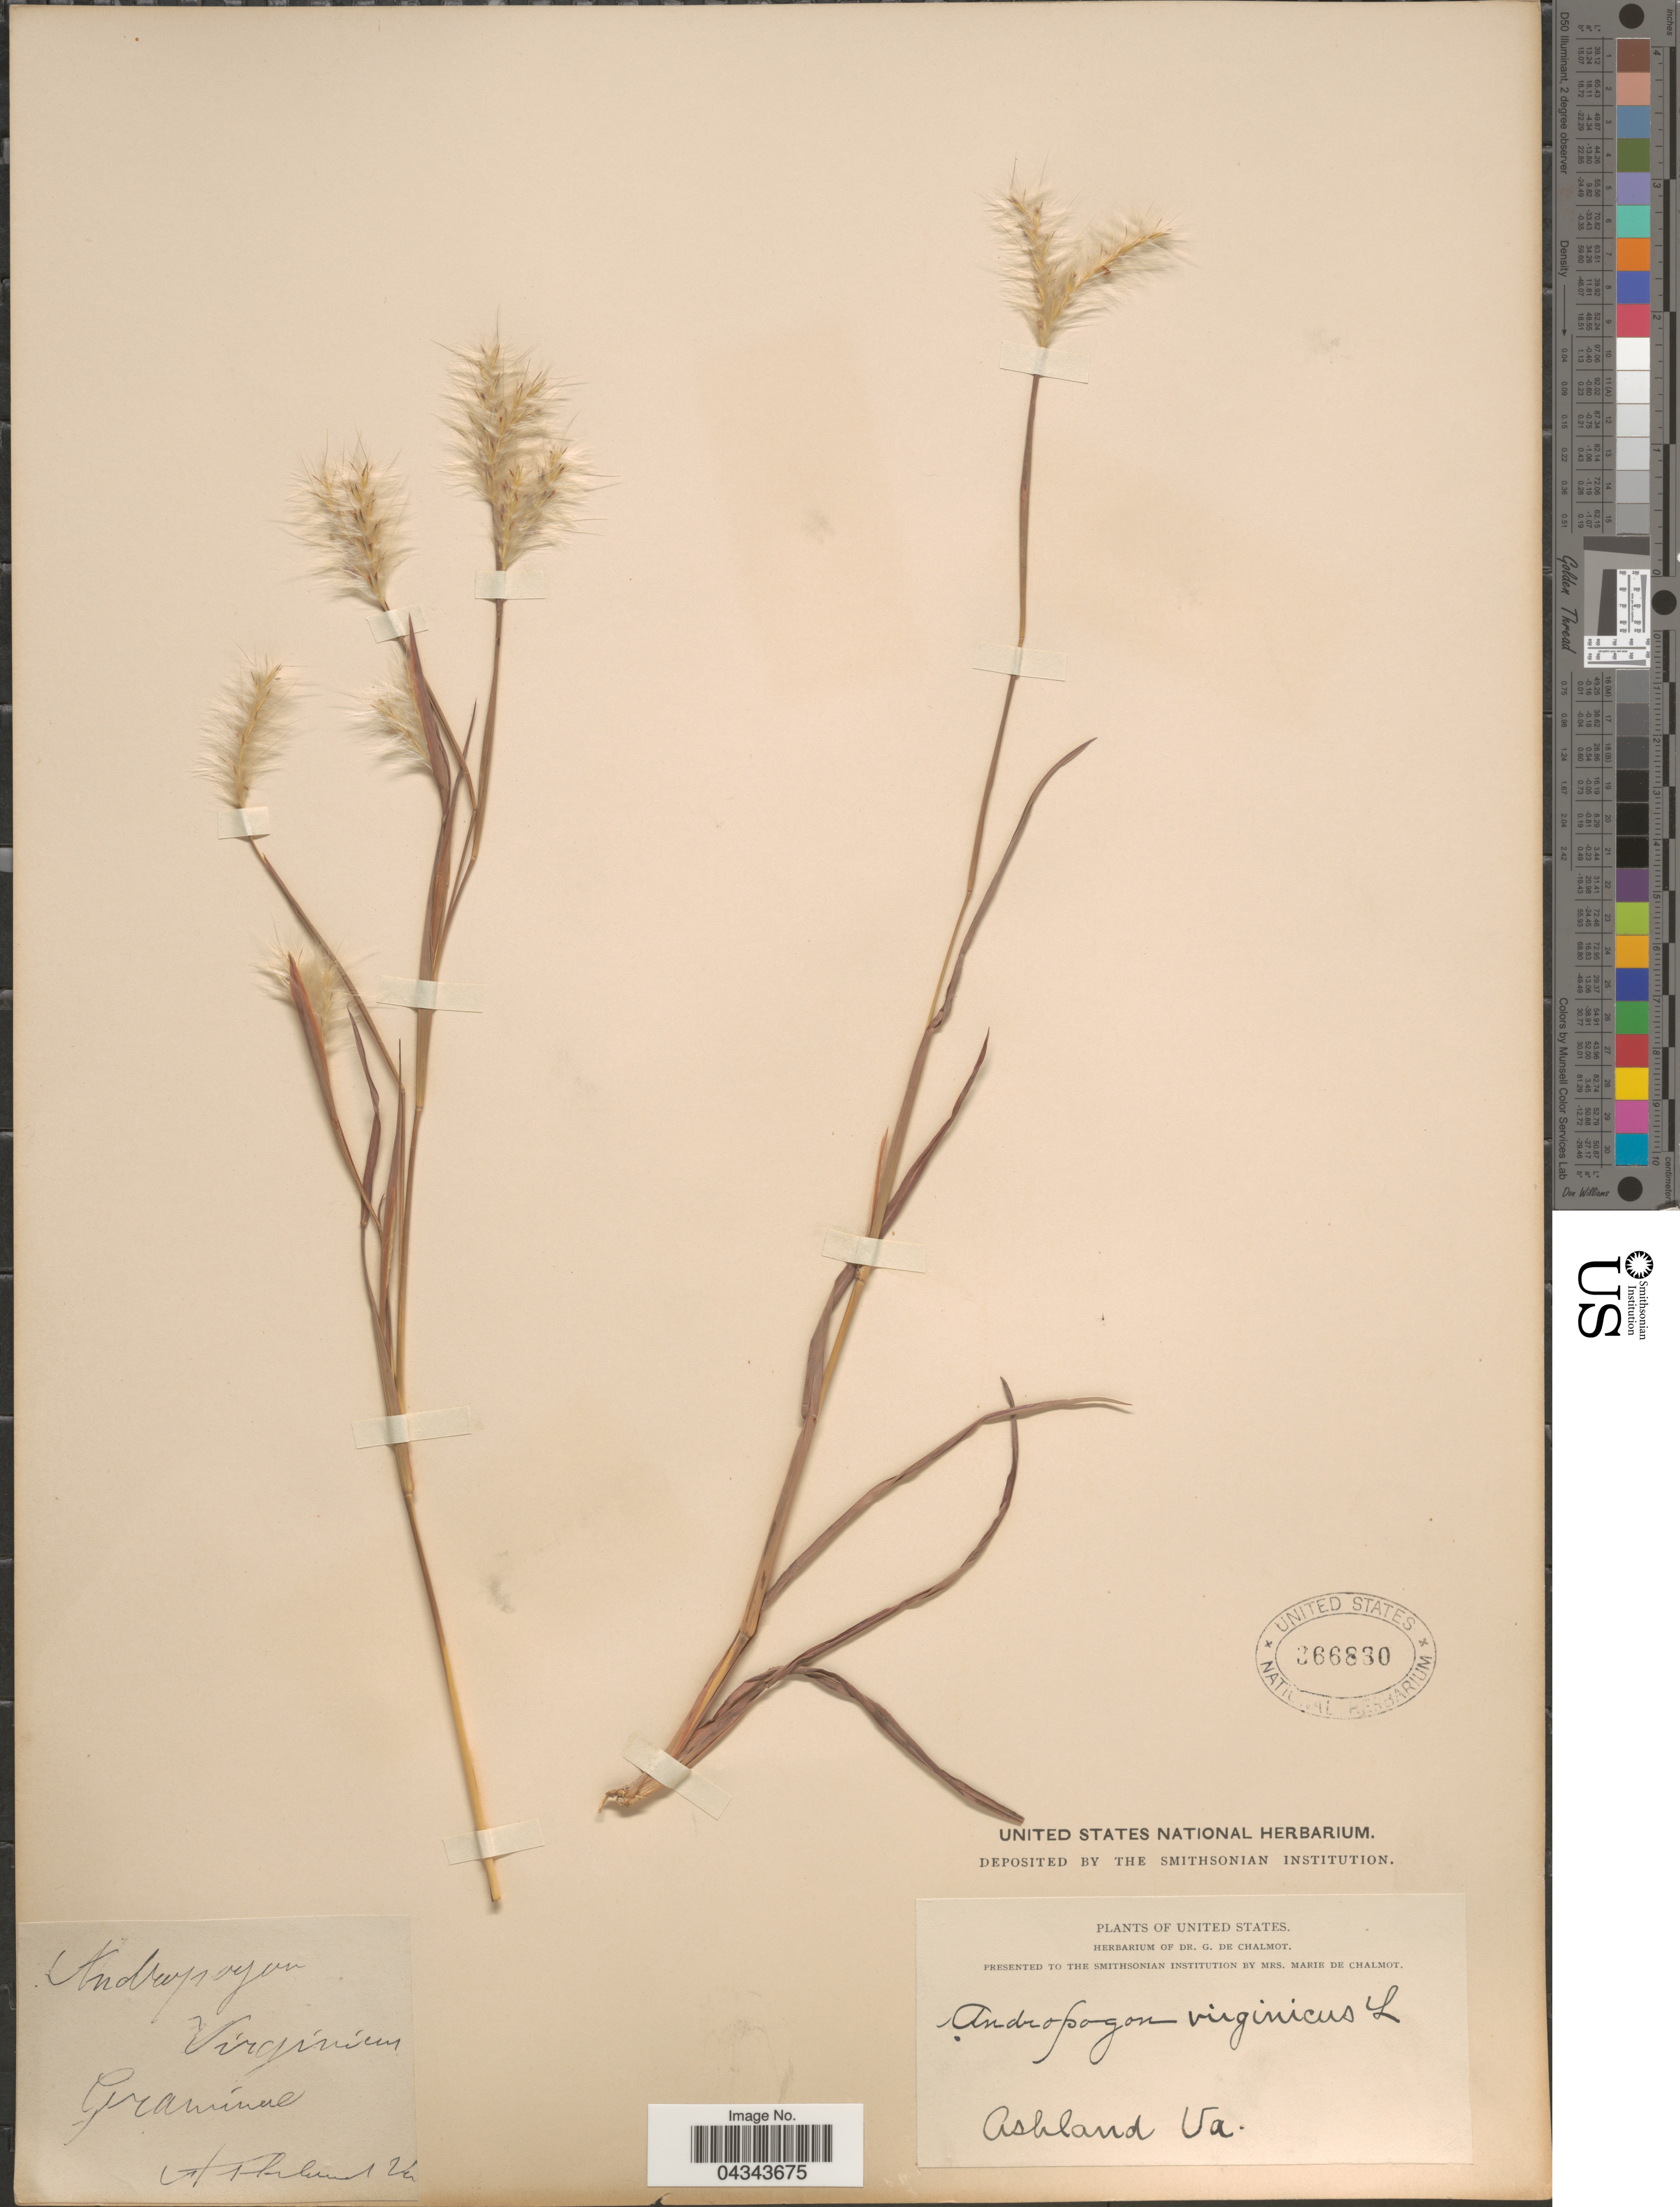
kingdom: Plantae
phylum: Tracheophyta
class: Liliopsida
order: Poales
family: Poaceae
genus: Andropogon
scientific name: Andropogon ternarius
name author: Michx.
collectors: ex herb. G. de Chalmot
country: United States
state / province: Virginia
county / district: Hanover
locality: Ashland.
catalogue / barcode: US 366830